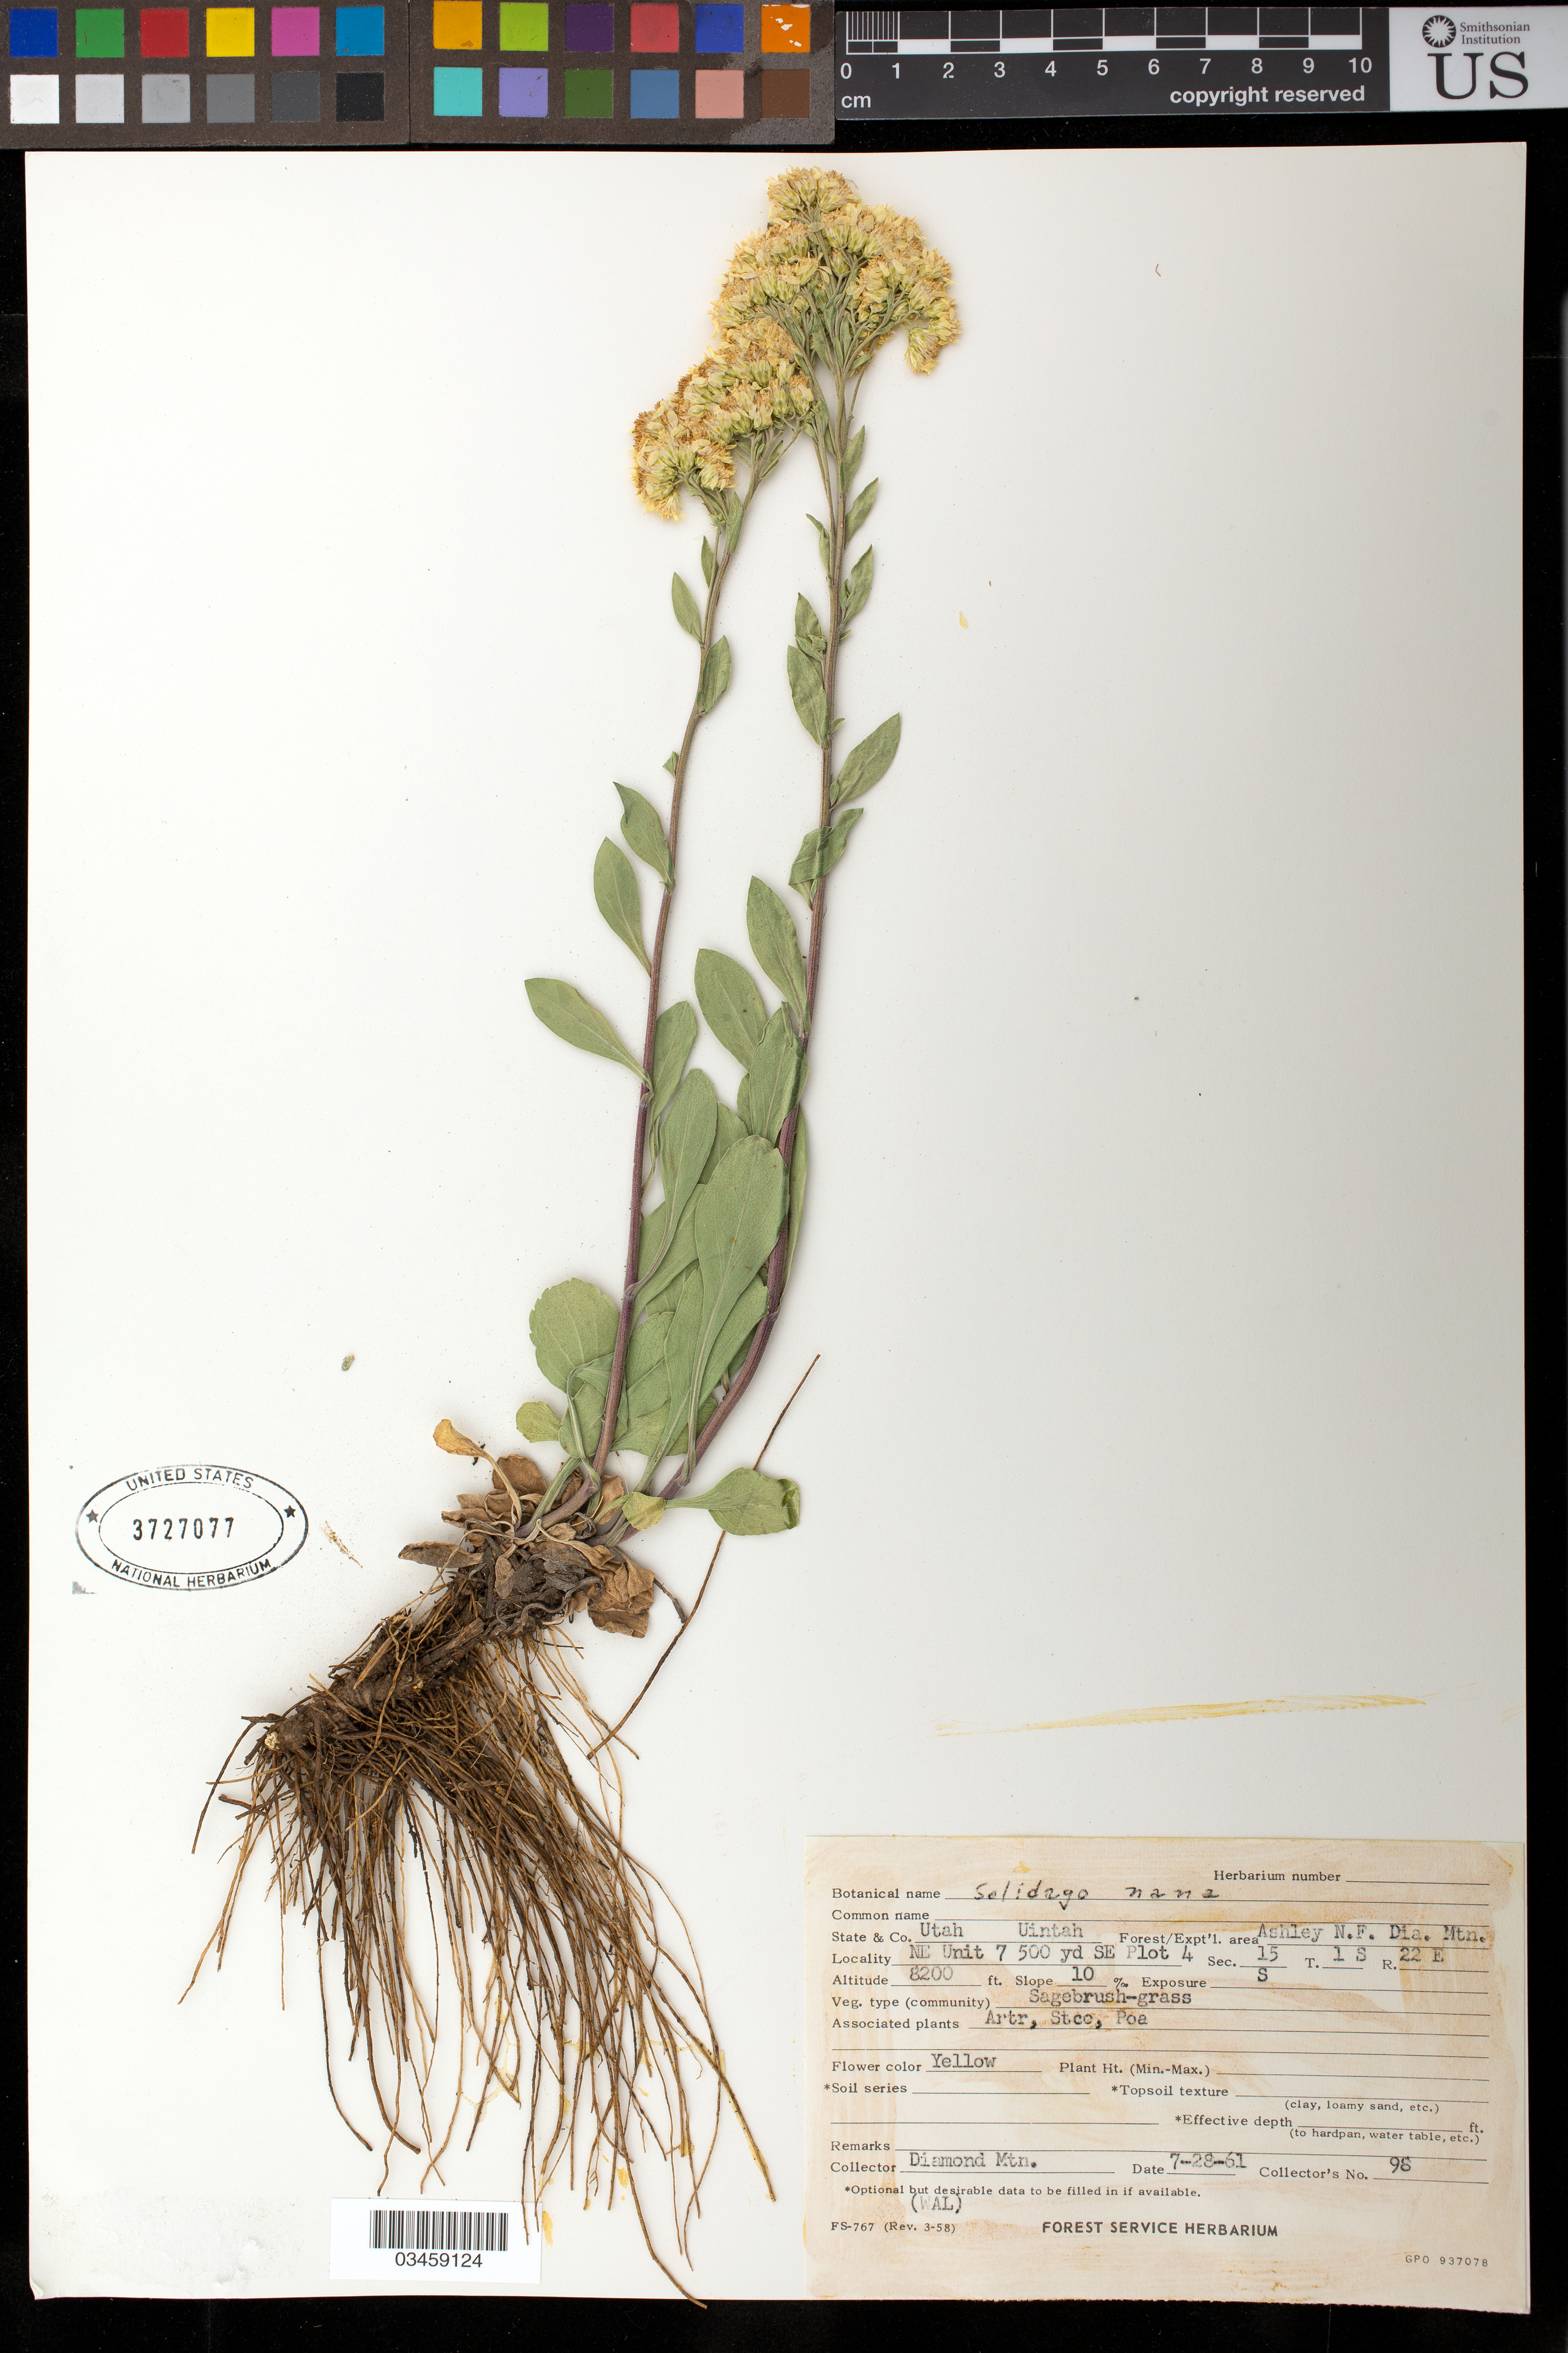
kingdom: Plantae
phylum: Tracheophyta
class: Magnoliopsida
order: Asterales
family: Asteraceae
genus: Solidago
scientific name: Solidago nana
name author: Nutt.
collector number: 98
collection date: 1960-07-28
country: United States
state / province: Utah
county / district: Unitah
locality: Ashley N. F., Diamond Mtn, Unit 7, Plot 4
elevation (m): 2499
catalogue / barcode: US 3727077